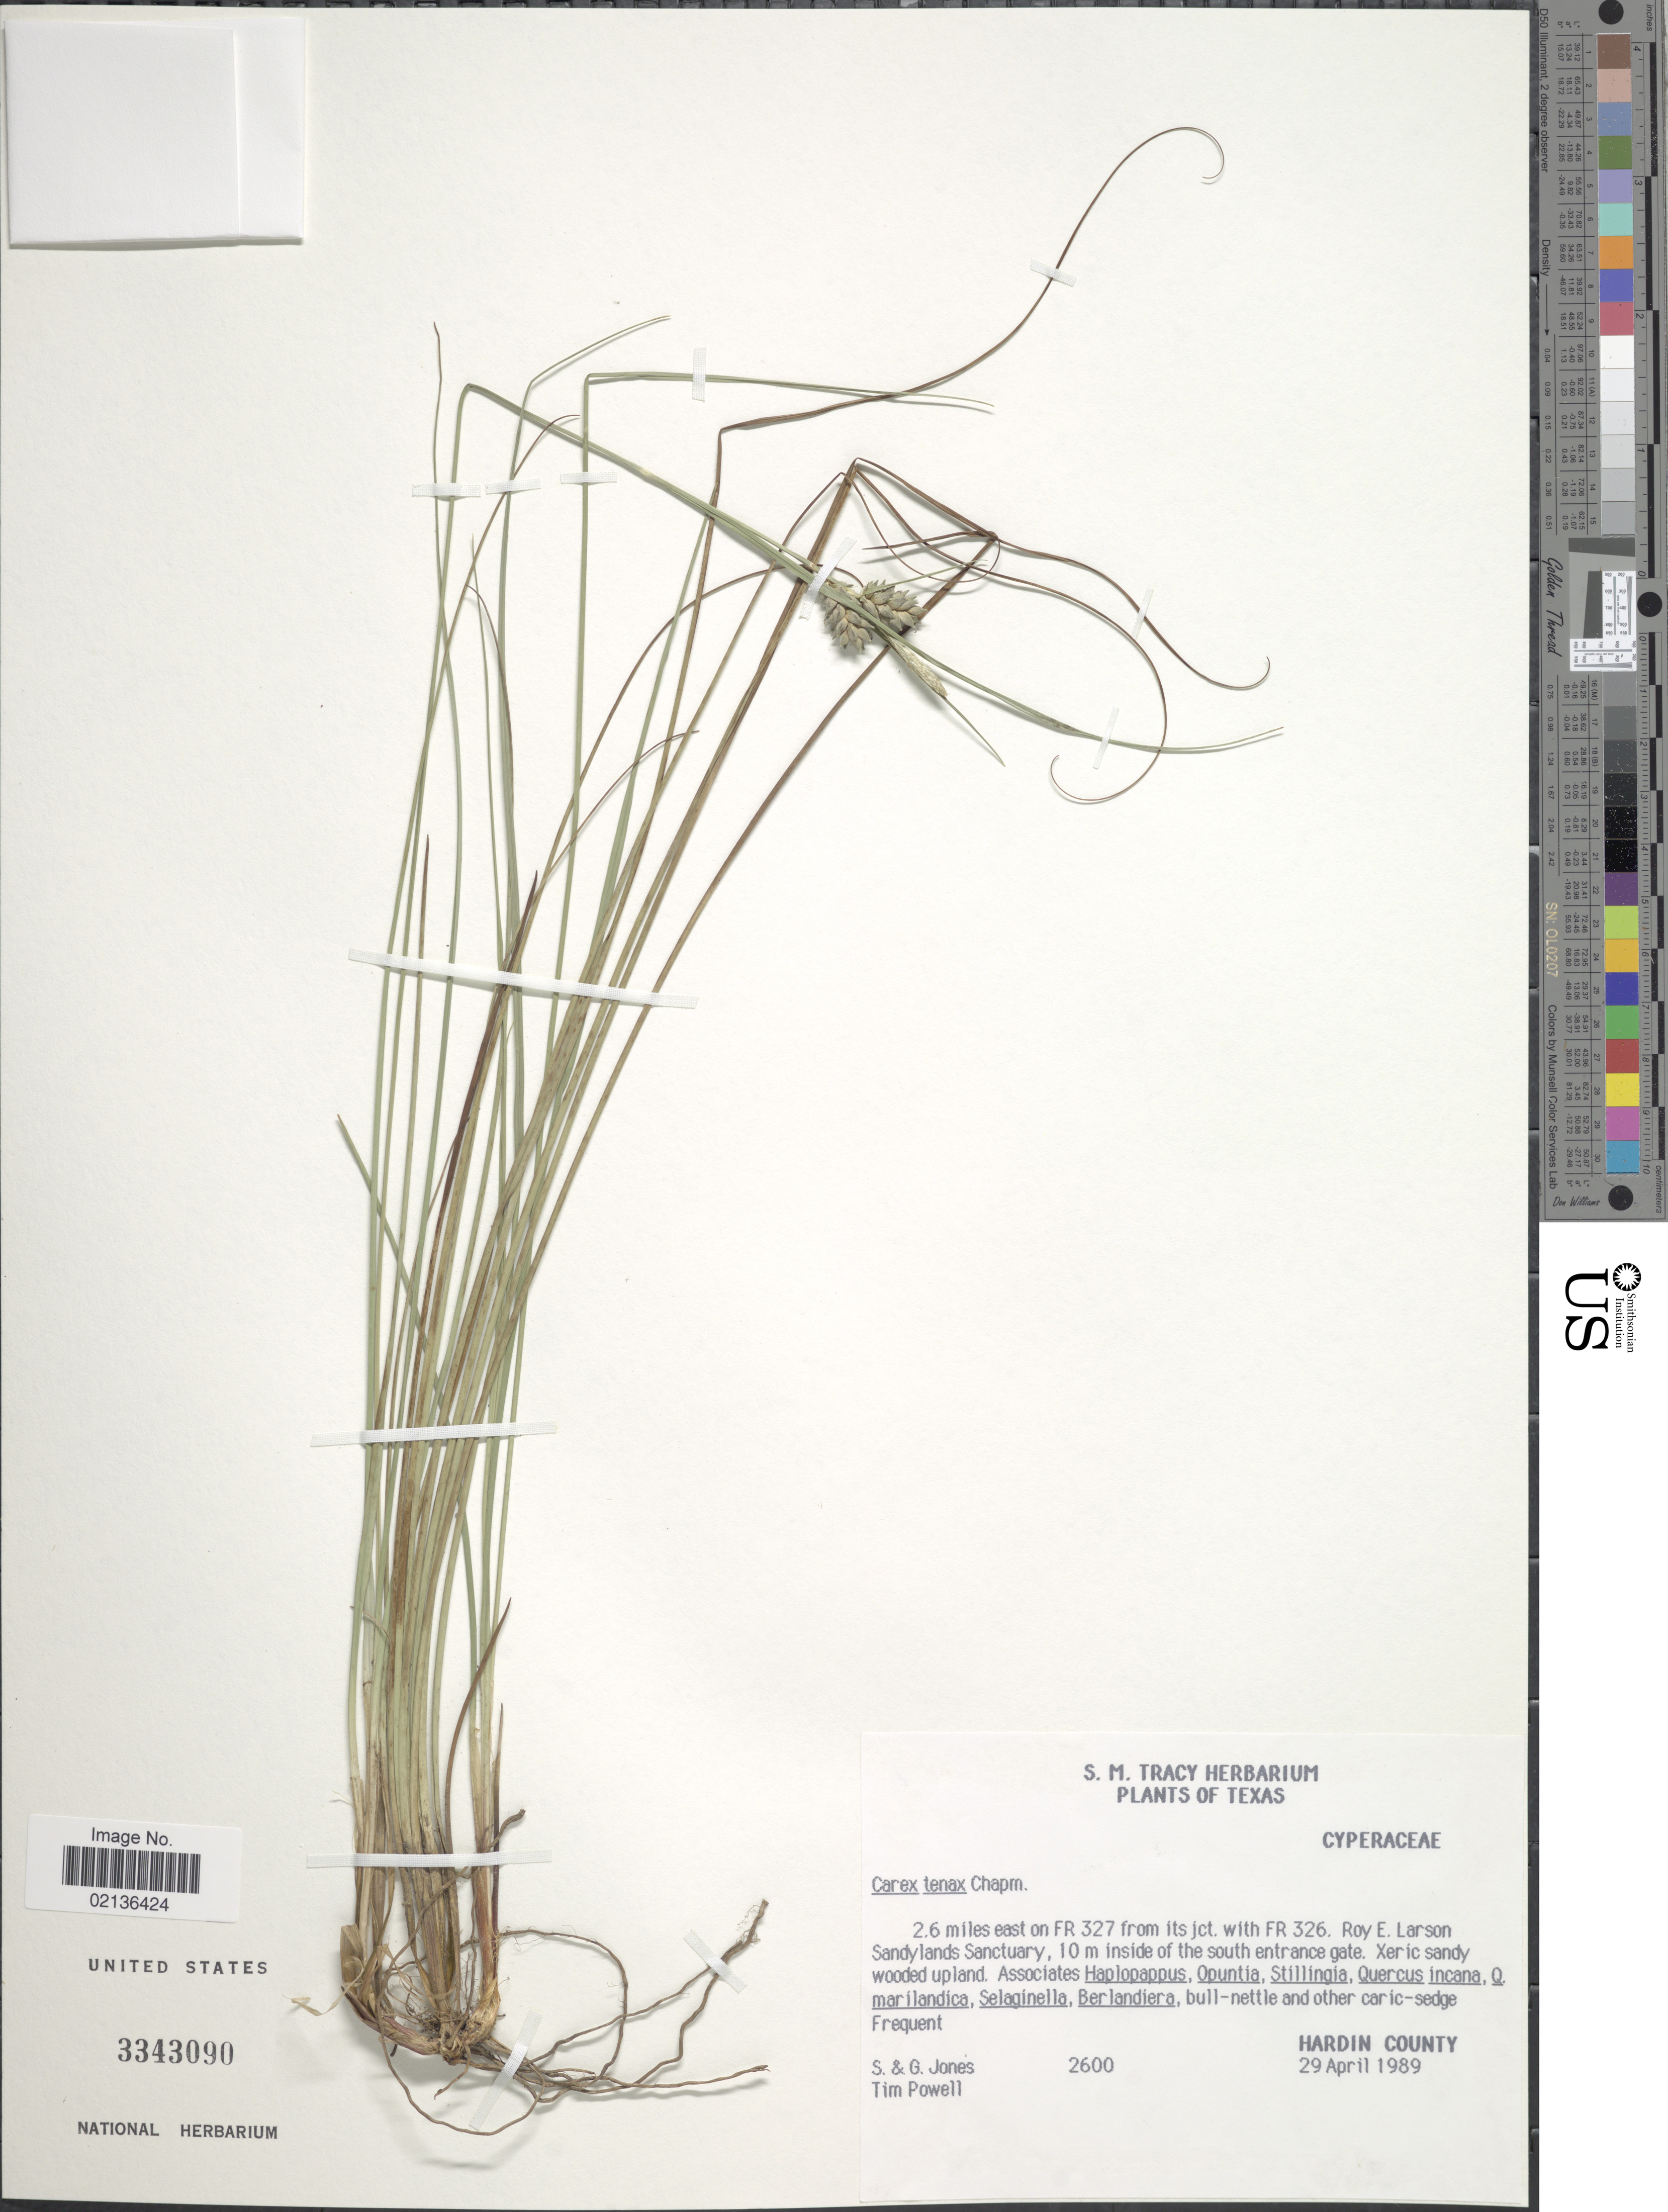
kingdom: Plantae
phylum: Tracheophyta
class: Liliopsida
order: Poales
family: Cyperaceae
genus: Carex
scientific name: Carex tenax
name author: Chapm. ex Dewey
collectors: S. Jones & G. Jones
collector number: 2600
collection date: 1989-04-29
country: United States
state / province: Texas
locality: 2.6 miles east on FR 327 from its jct. with FR 326, 10 m inside of the south entrance gate, Roy E. Larson Sandylands Sanctuary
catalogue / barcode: US 3343090